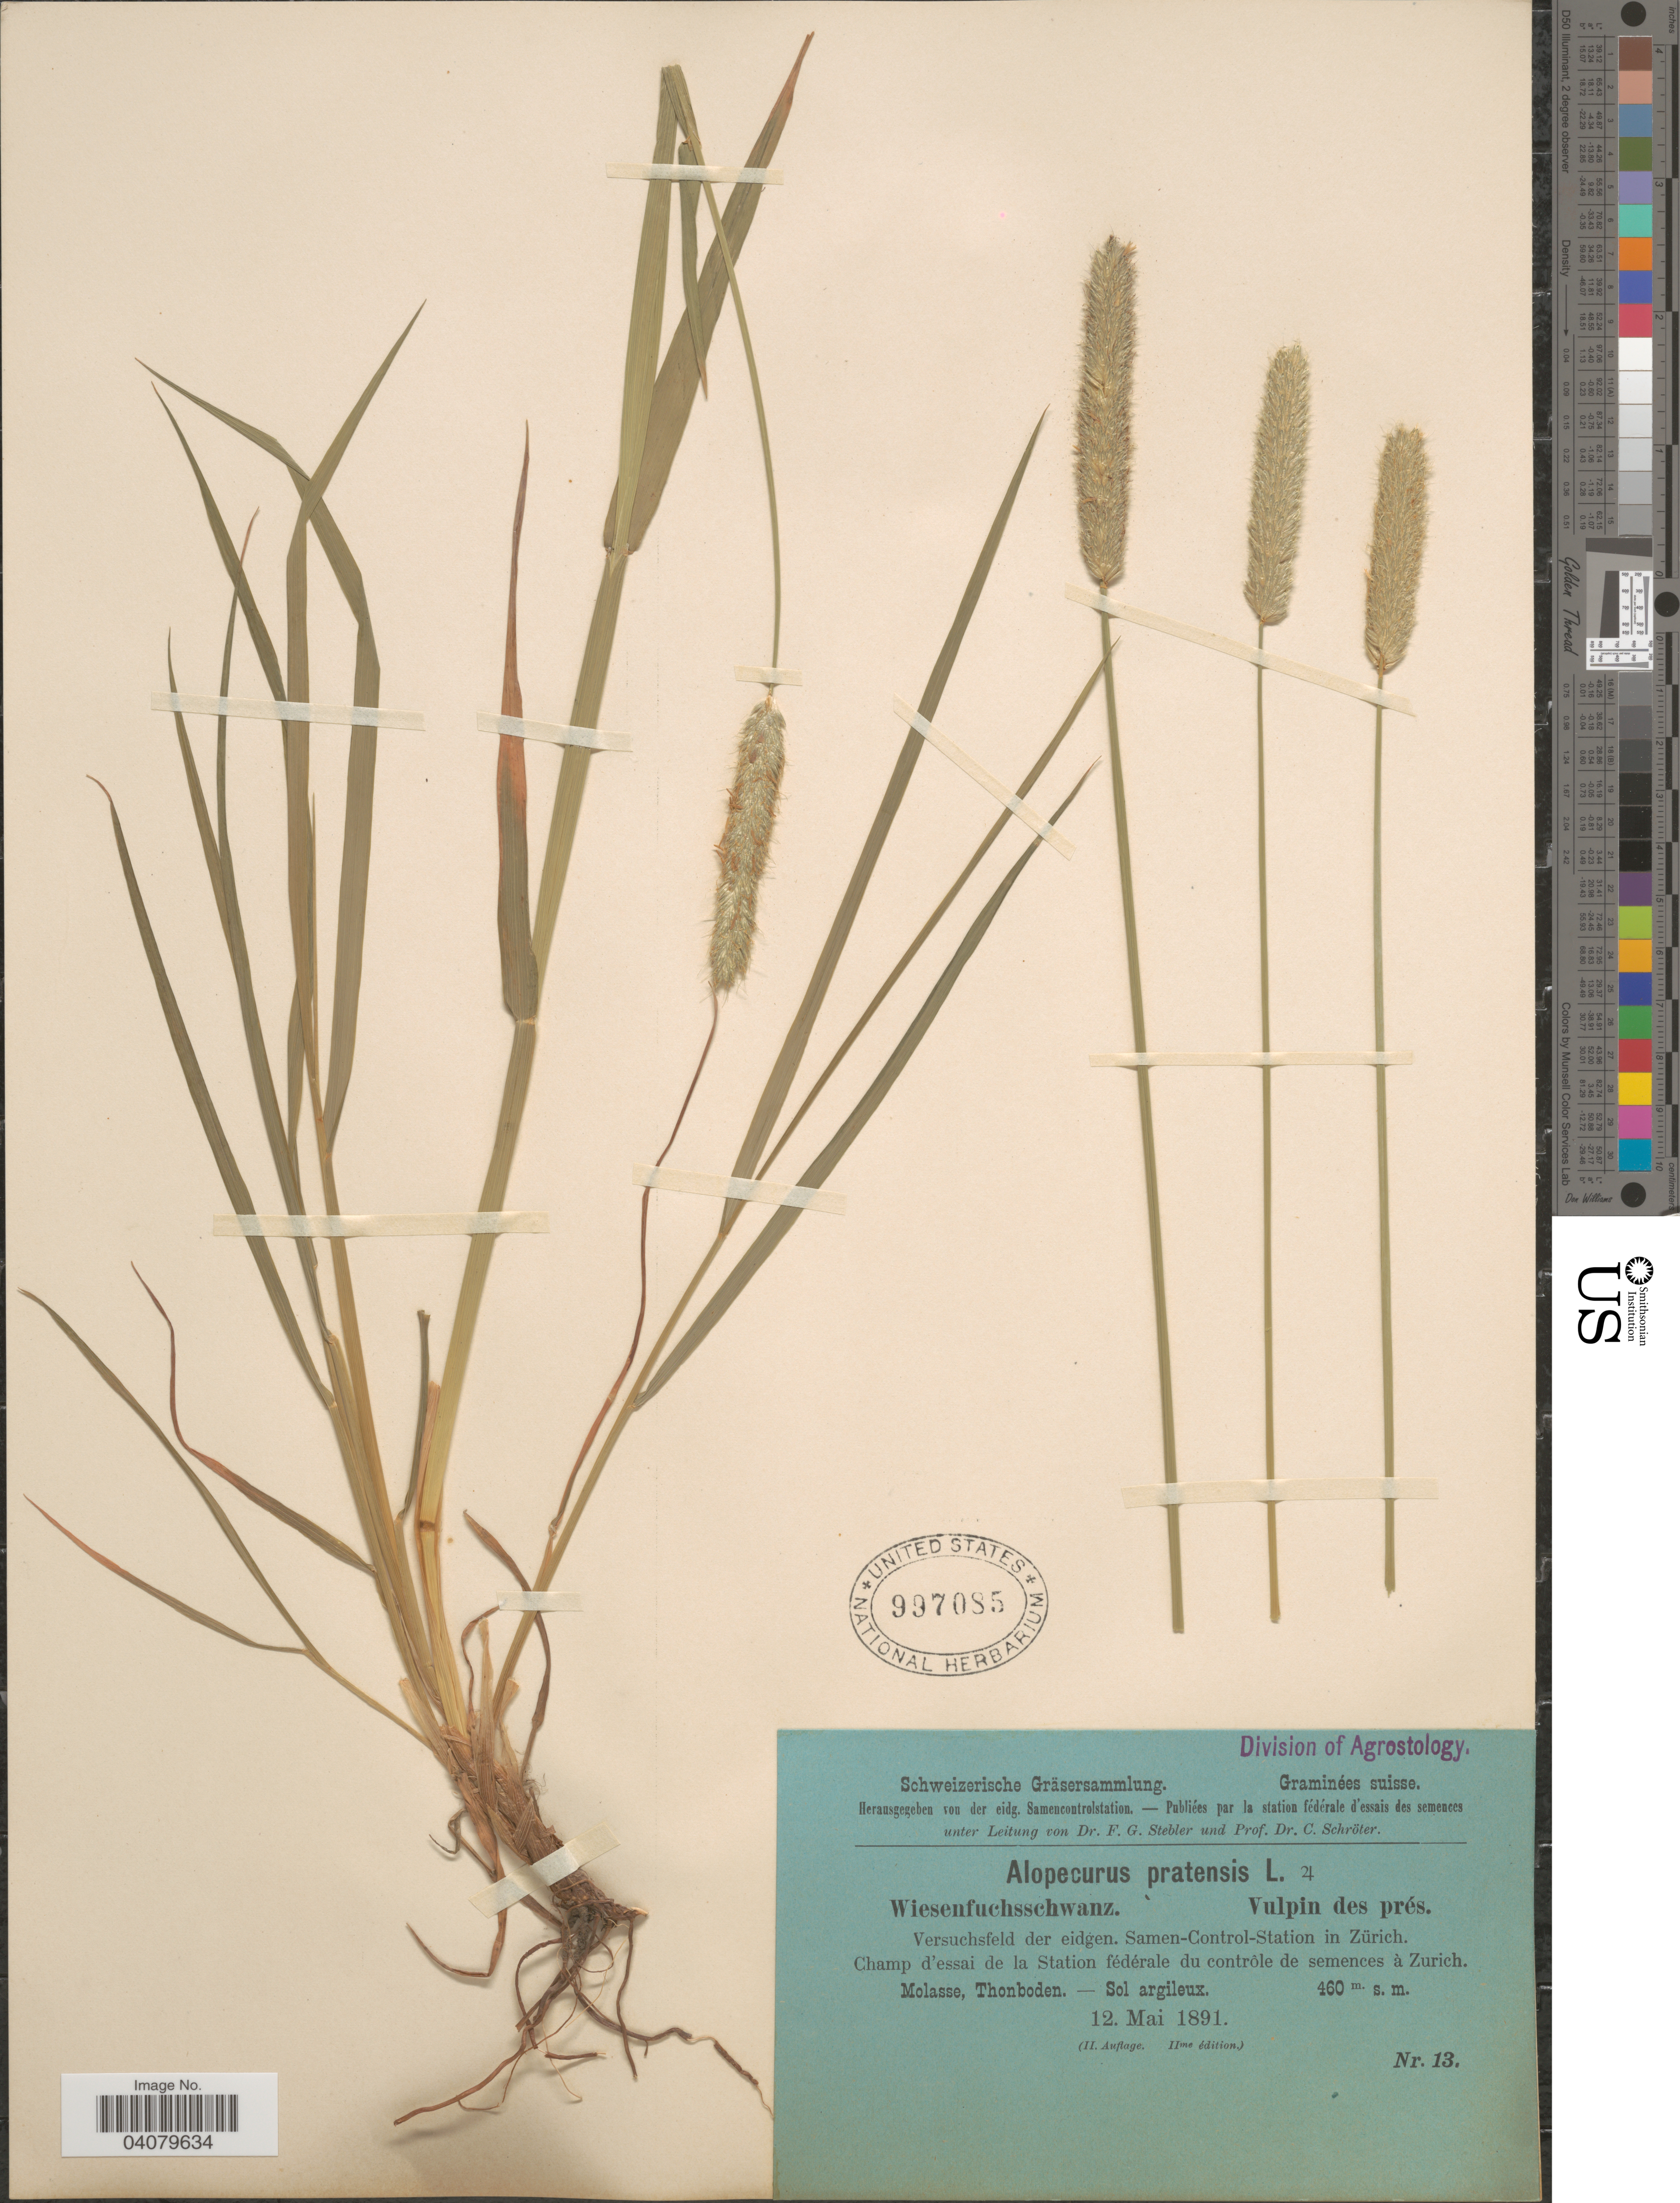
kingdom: Plantae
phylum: Tracheophyta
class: Liliopsida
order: Poales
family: Poaceae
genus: Alopecurus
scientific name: Alopecurus pratensis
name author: L.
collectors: Stebler, F.G. & Schröter, C.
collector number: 13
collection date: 1891-05-12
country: Switzerland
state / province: Zurich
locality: Suisse. Versuchsfeld der eidgen. Samen-Control-Station in Zürich. Champ d'essai de la Station fédérale du contrôle de semences à Zurich.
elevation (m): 460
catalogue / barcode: US 997085